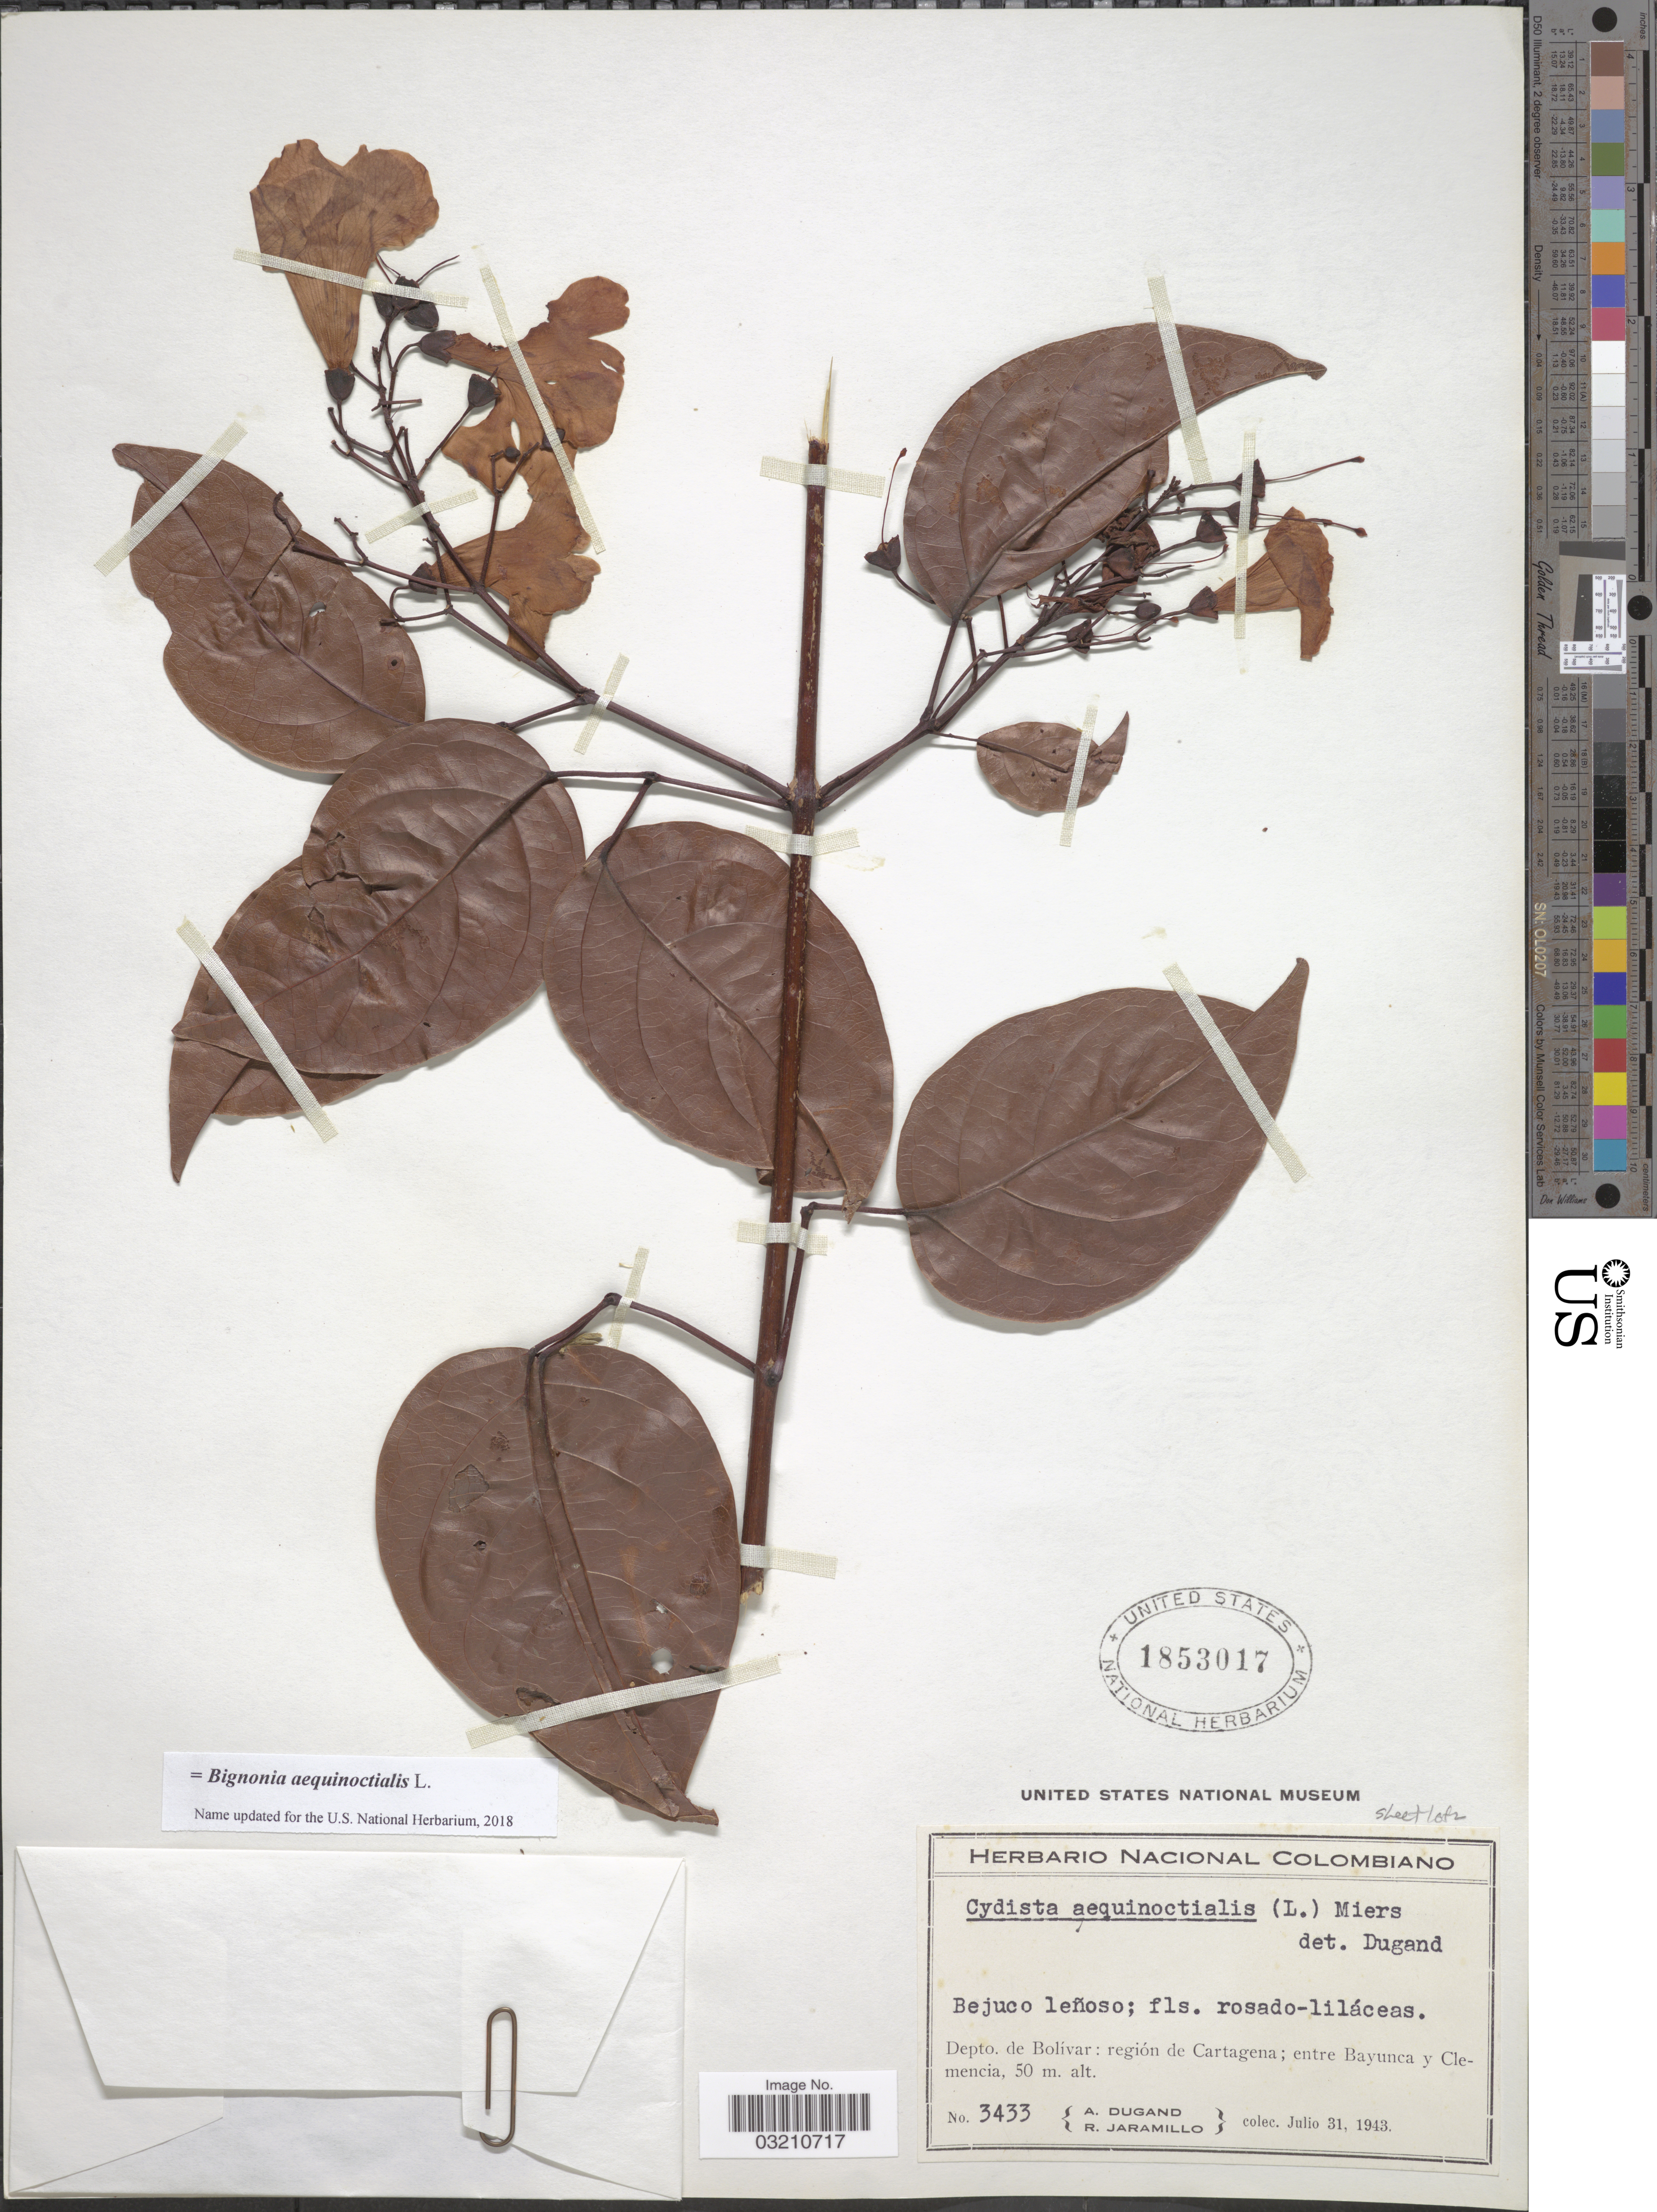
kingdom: Plantae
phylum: Tracheophyta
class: Magnoliopsida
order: Lamiales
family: Bignoniaceae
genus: Bignonia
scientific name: Bignonia aequinoctialis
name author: L.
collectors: A. Dugand & R. Jaramillo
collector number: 3433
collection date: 1943-07-31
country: Colombia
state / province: Bolívar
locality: Depto. de Bolívar: región de Cartagena; entre Bayunca y Clemencia.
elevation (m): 50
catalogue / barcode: US 1853017